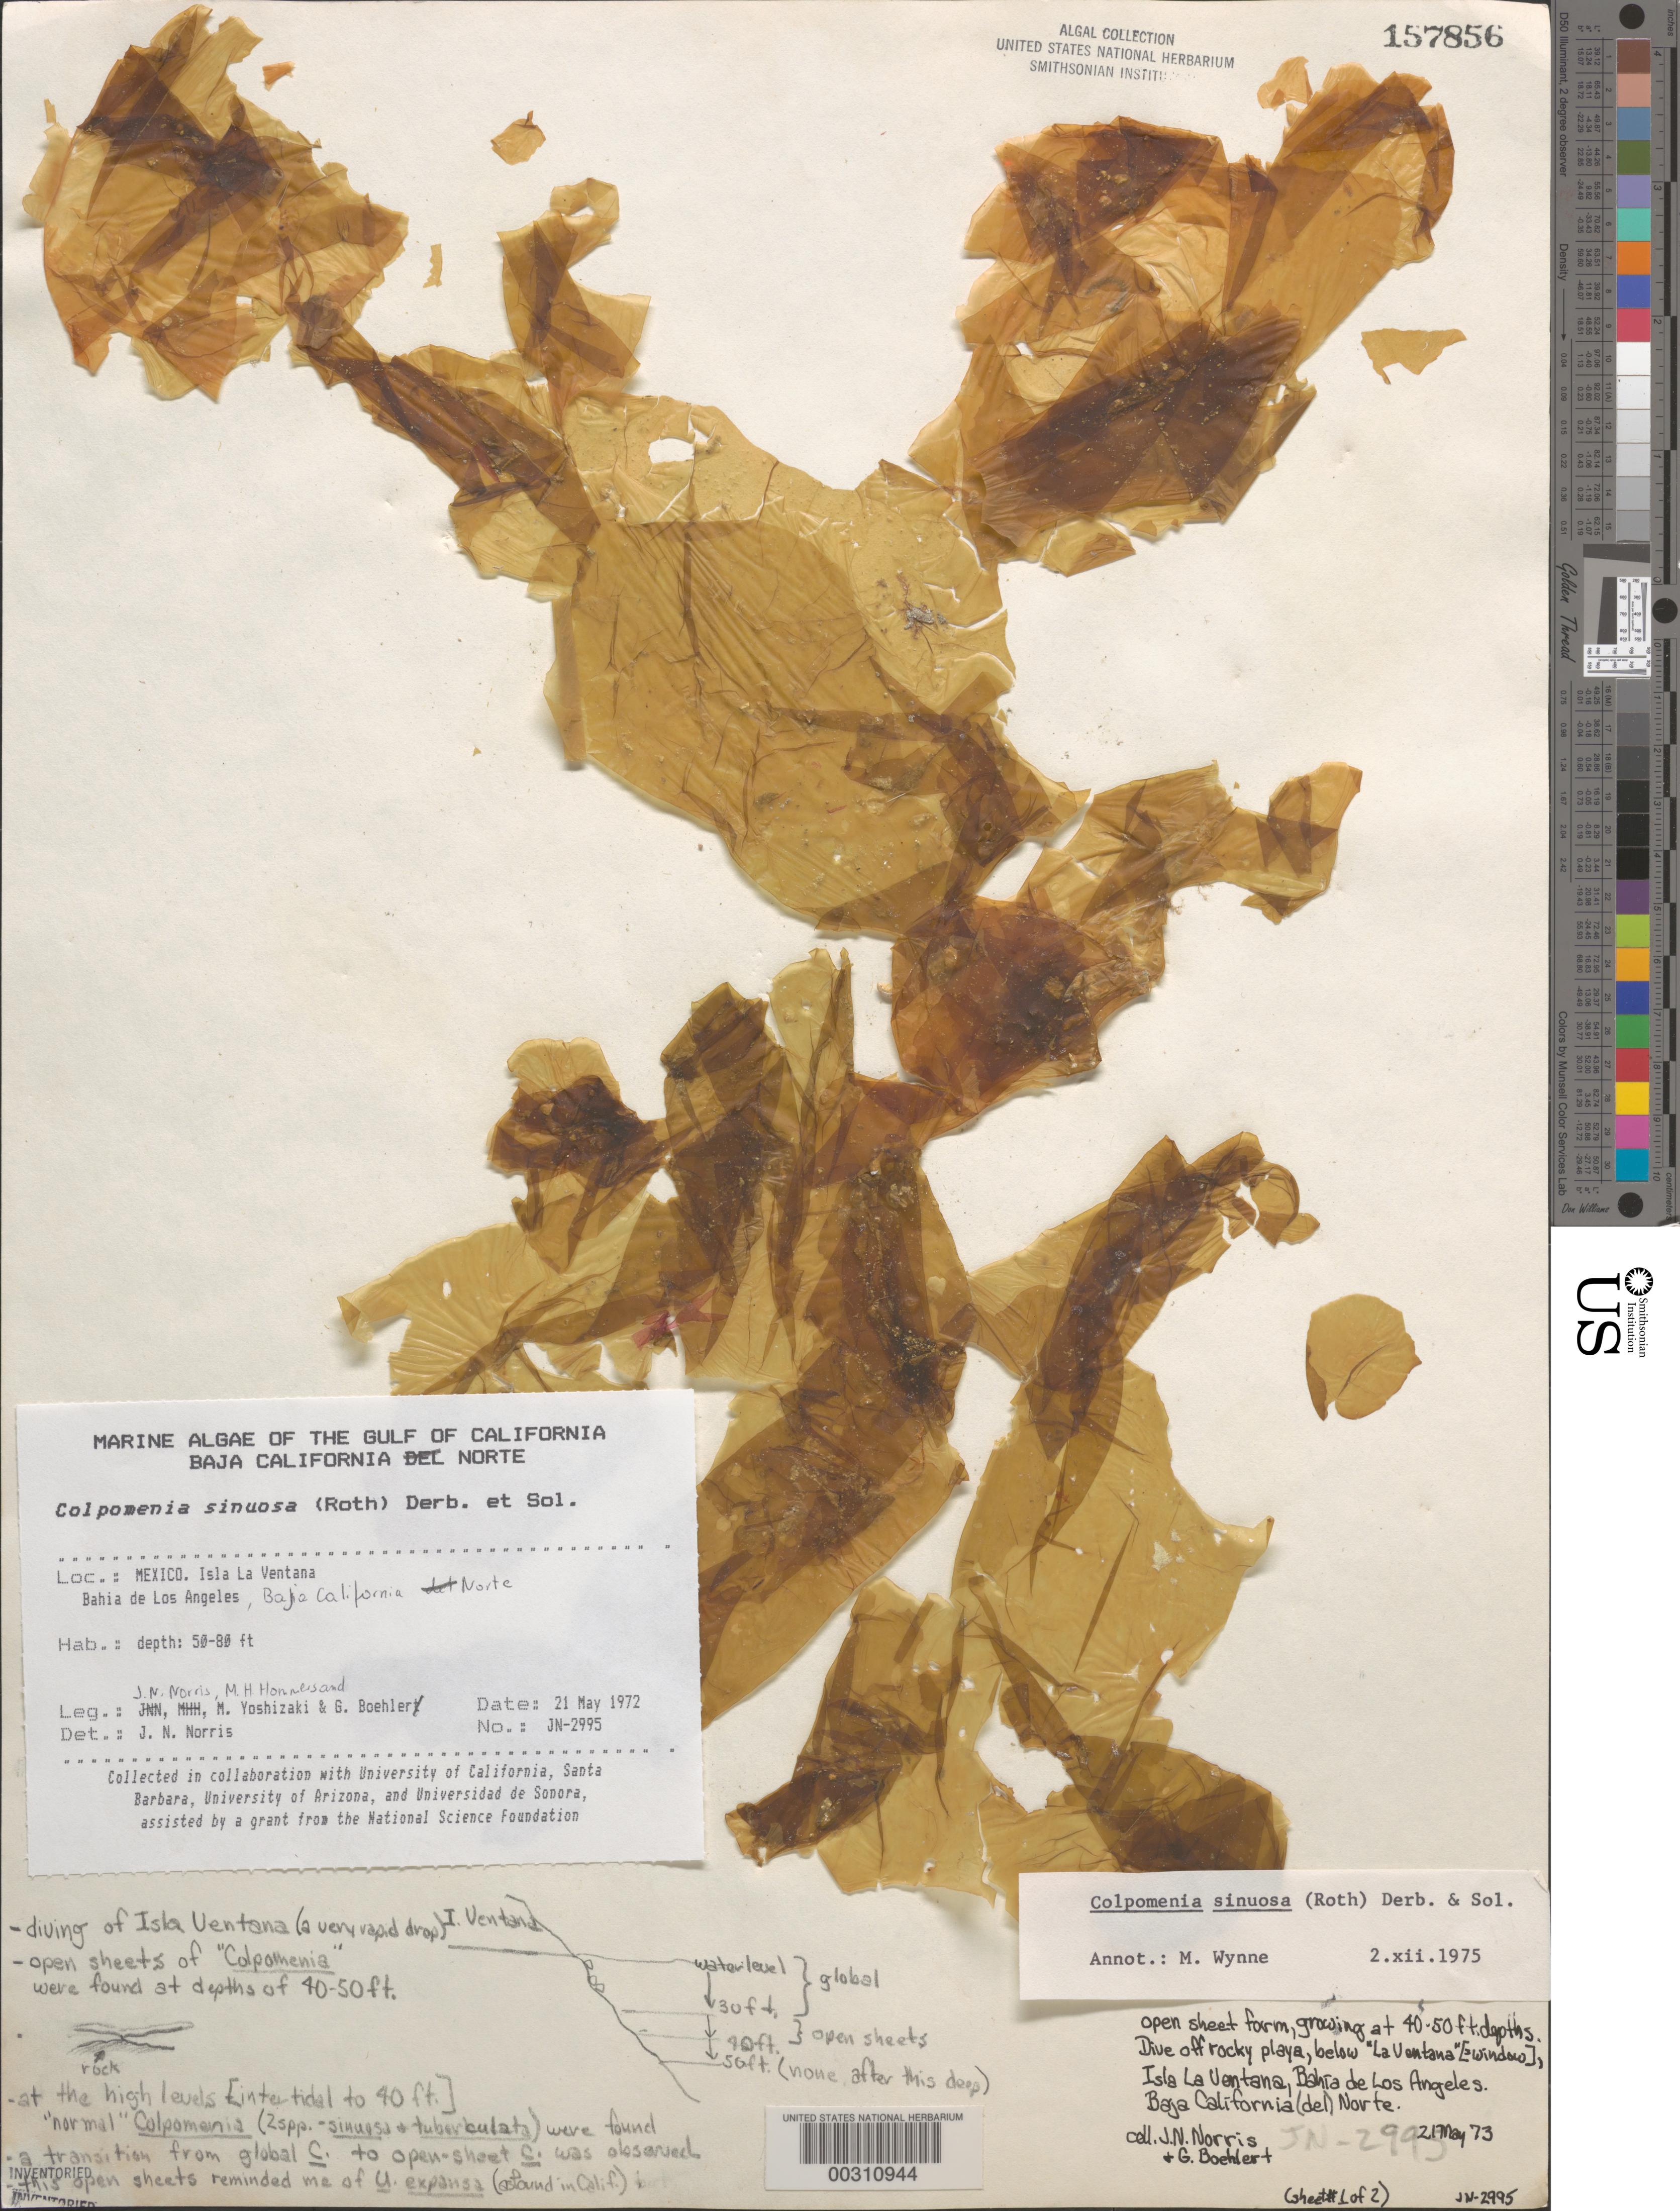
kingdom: Chromista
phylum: Ochrophyta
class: Phaeophyceae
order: Scytosiphonales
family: Scytosiphonaceae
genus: Colpomenia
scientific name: Colpomenia sinuosa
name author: (K. Mert. ex Roth) Derbes & Solier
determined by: Wynne, M. J.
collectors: J. N. Norris, M. H. Hommersand, Y. Yoshizaki & G. Boehlert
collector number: JN-2995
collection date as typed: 21 May 1972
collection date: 1972-05-21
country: Mexico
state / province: Baja California Norte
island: Isla la Ventana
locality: Bahia de los Angeles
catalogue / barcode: US 157856